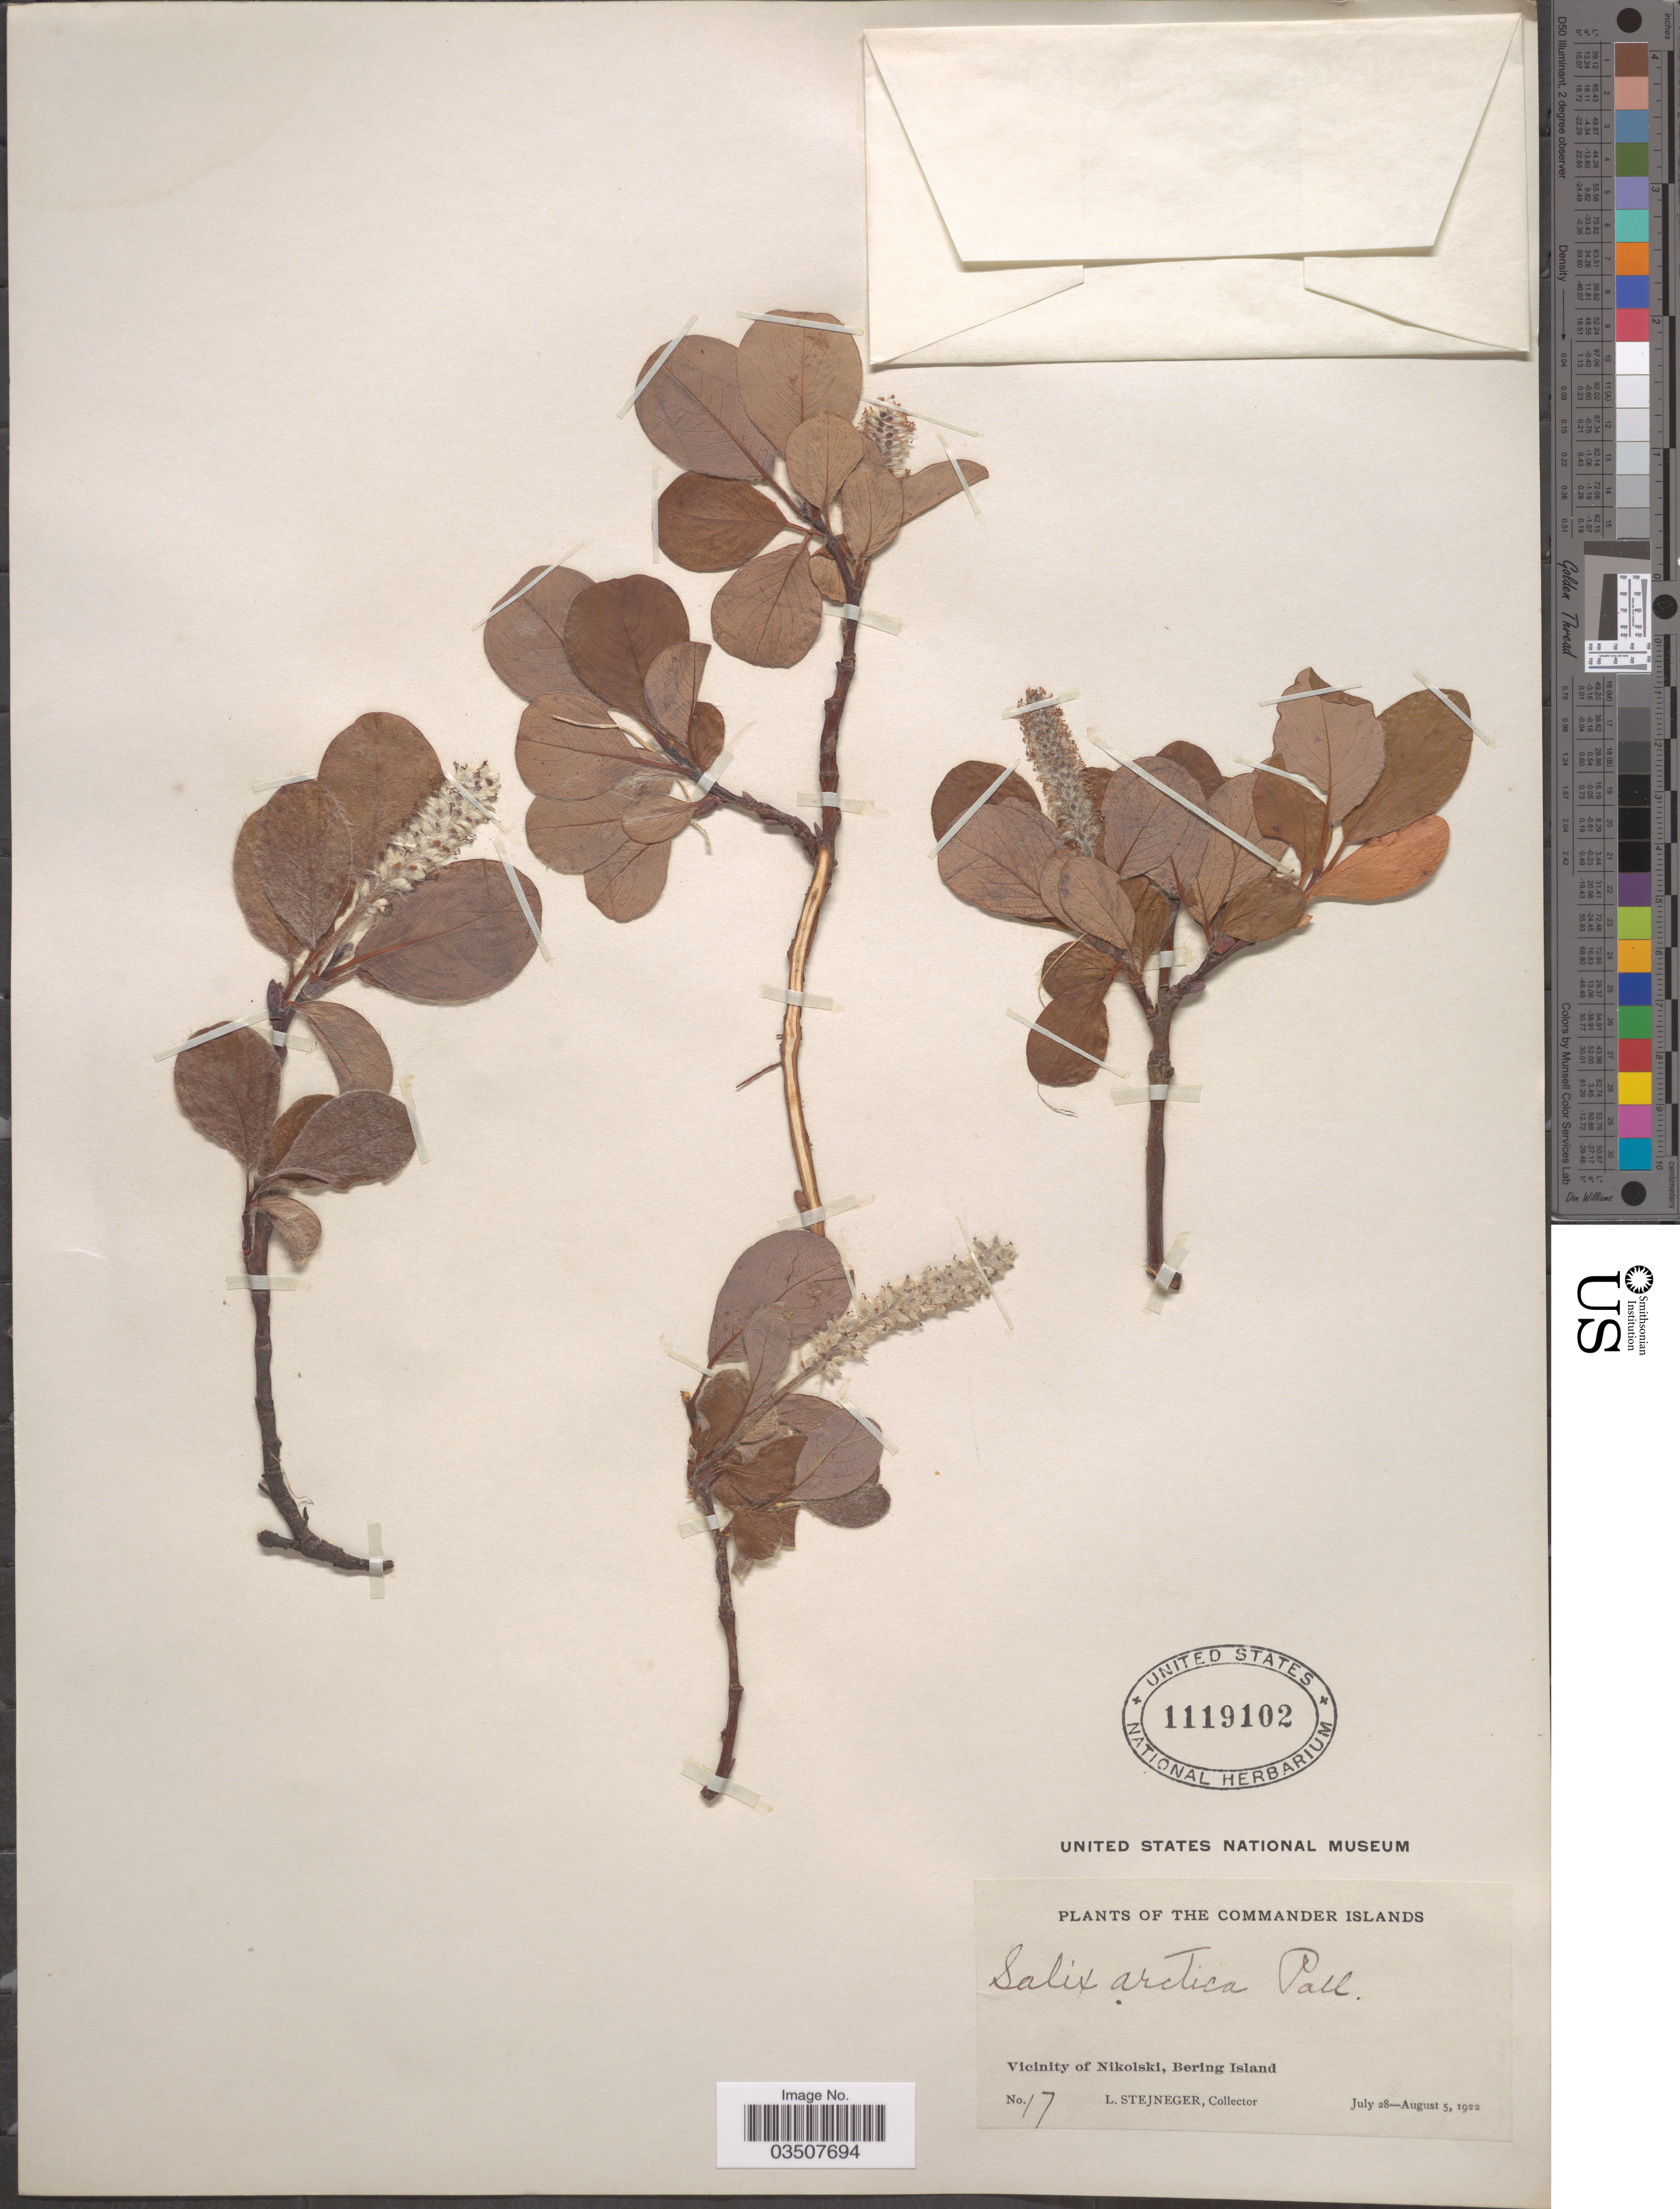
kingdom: Plantae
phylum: Tracheophyta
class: Magnoliopsida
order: Malpighiales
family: Salicaceae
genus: Salix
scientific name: Salix arctica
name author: Pall.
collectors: L. Stejneger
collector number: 17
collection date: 1922-07-28/1922-08-05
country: Russian Federation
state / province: Kamchatka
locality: The Commander Islands. Vicinity of Nikolski, Bering Island.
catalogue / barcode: US 1119102